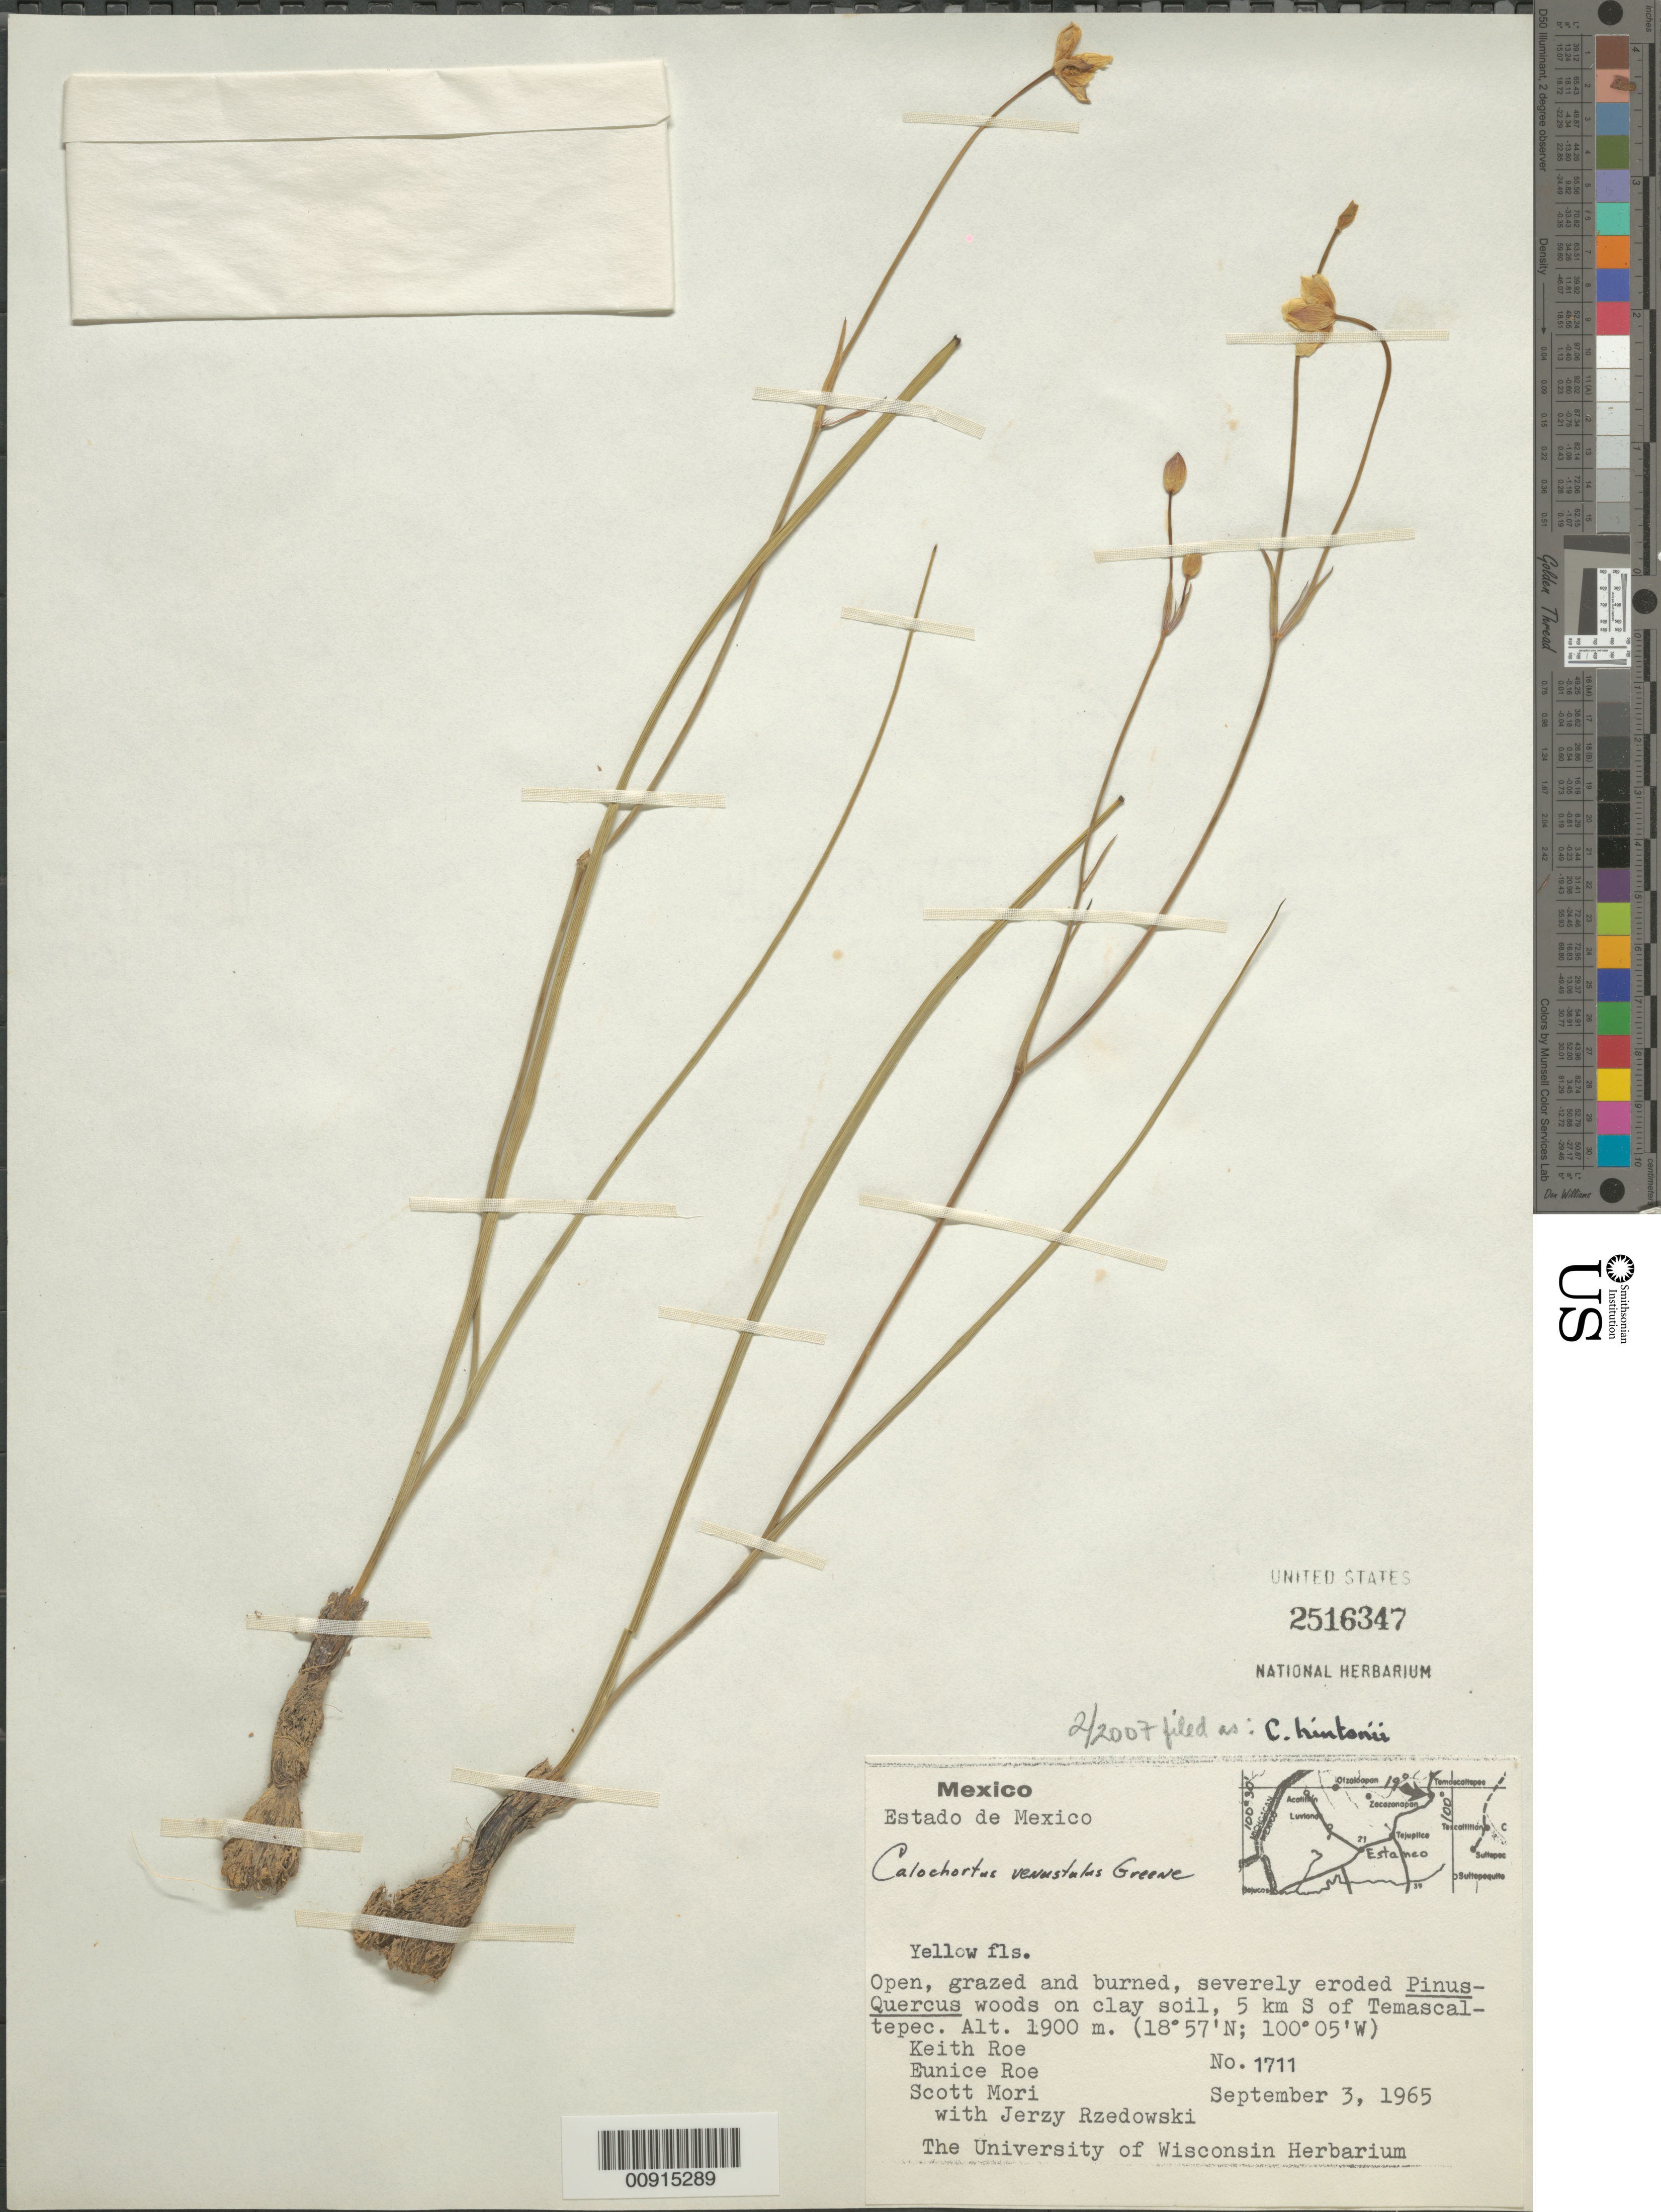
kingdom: Plantae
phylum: Tracheophyta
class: Liliopsida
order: Liliales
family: Liliaceae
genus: Calochortus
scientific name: Calochortus hintonii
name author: Bullock ex Ownbey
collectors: K. E. Roe, E. Roe, S. Mori & J. Rzedowski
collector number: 1711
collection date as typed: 03 Sep 1965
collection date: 1965-09-03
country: Mexico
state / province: México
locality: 5 km S of Temascaltepec, Estado de México.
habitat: Open grazed and burned, severely eroded Pinus-Quercus woods on clay soil.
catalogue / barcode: US 2516347